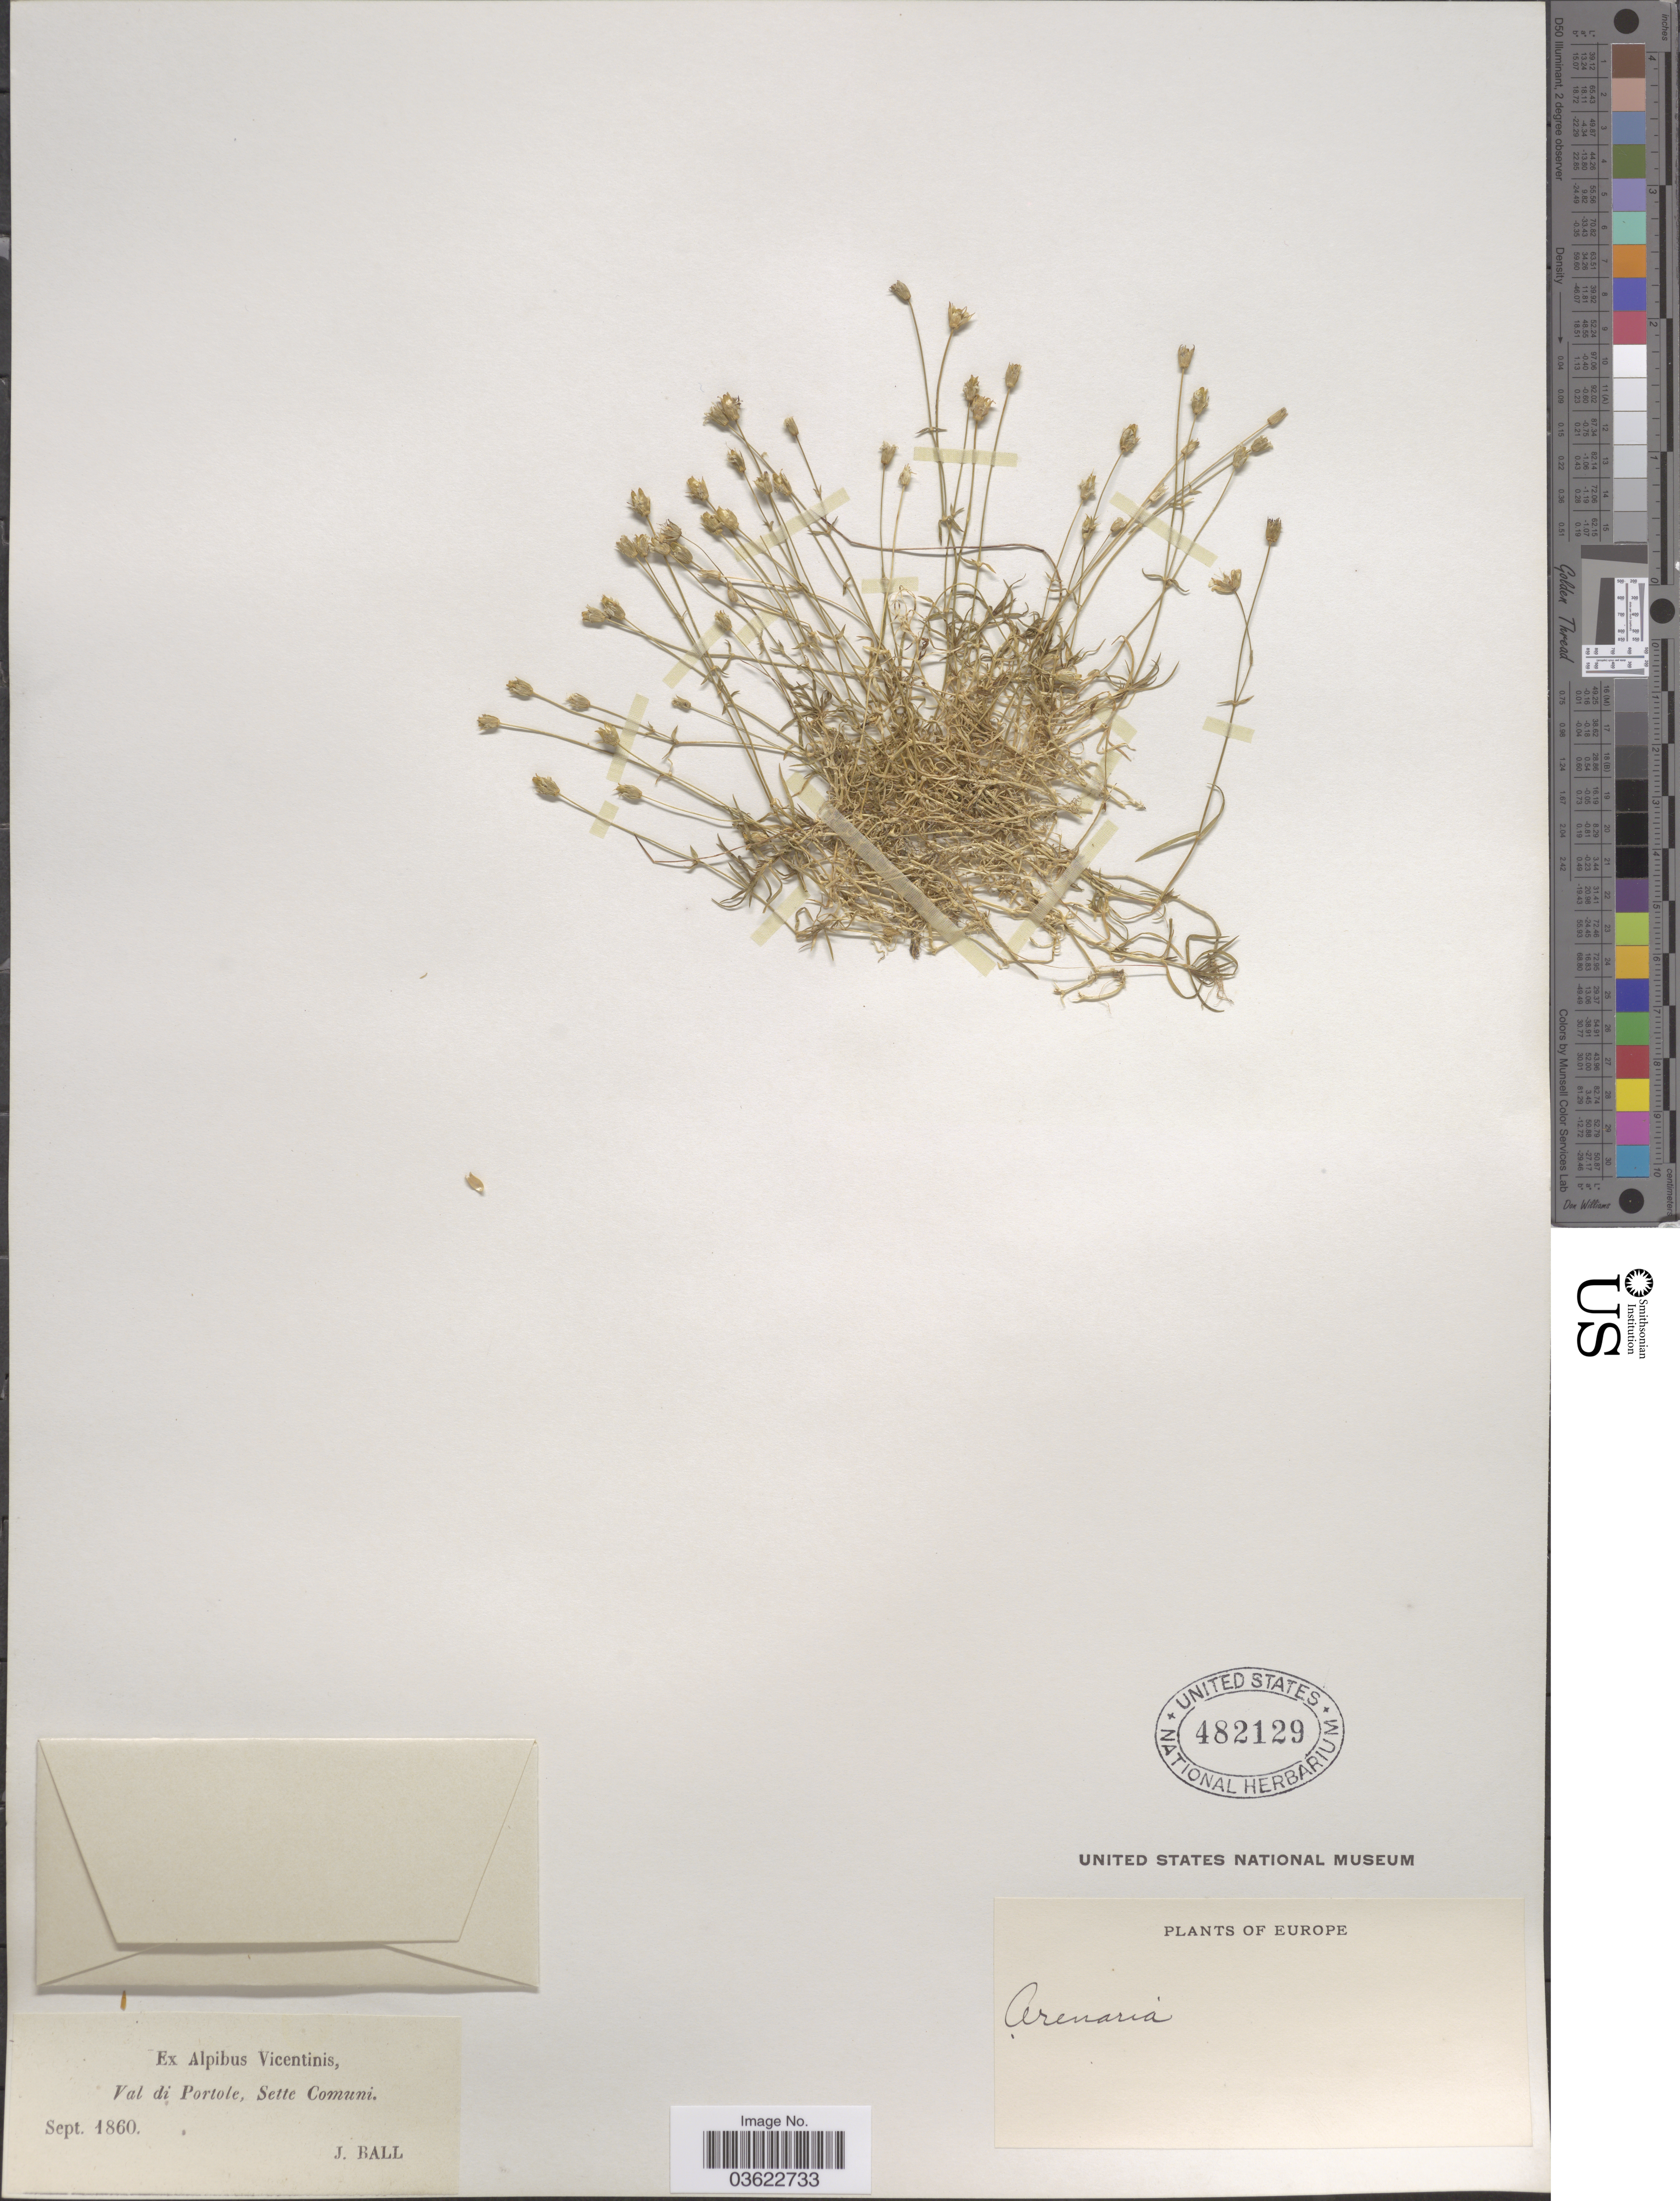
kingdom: Plantae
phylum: Tracheophyta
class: Magnoliopsida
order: Caryophyllales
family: Caryophyllaceae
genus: Arenaria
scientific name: Arenaria sp.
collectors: J. Ball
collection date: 1860-09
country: Italy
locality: Ex Alpibus Vicentinis, Val di Portole, Sette Communi. Europe.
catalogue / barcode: US 482129